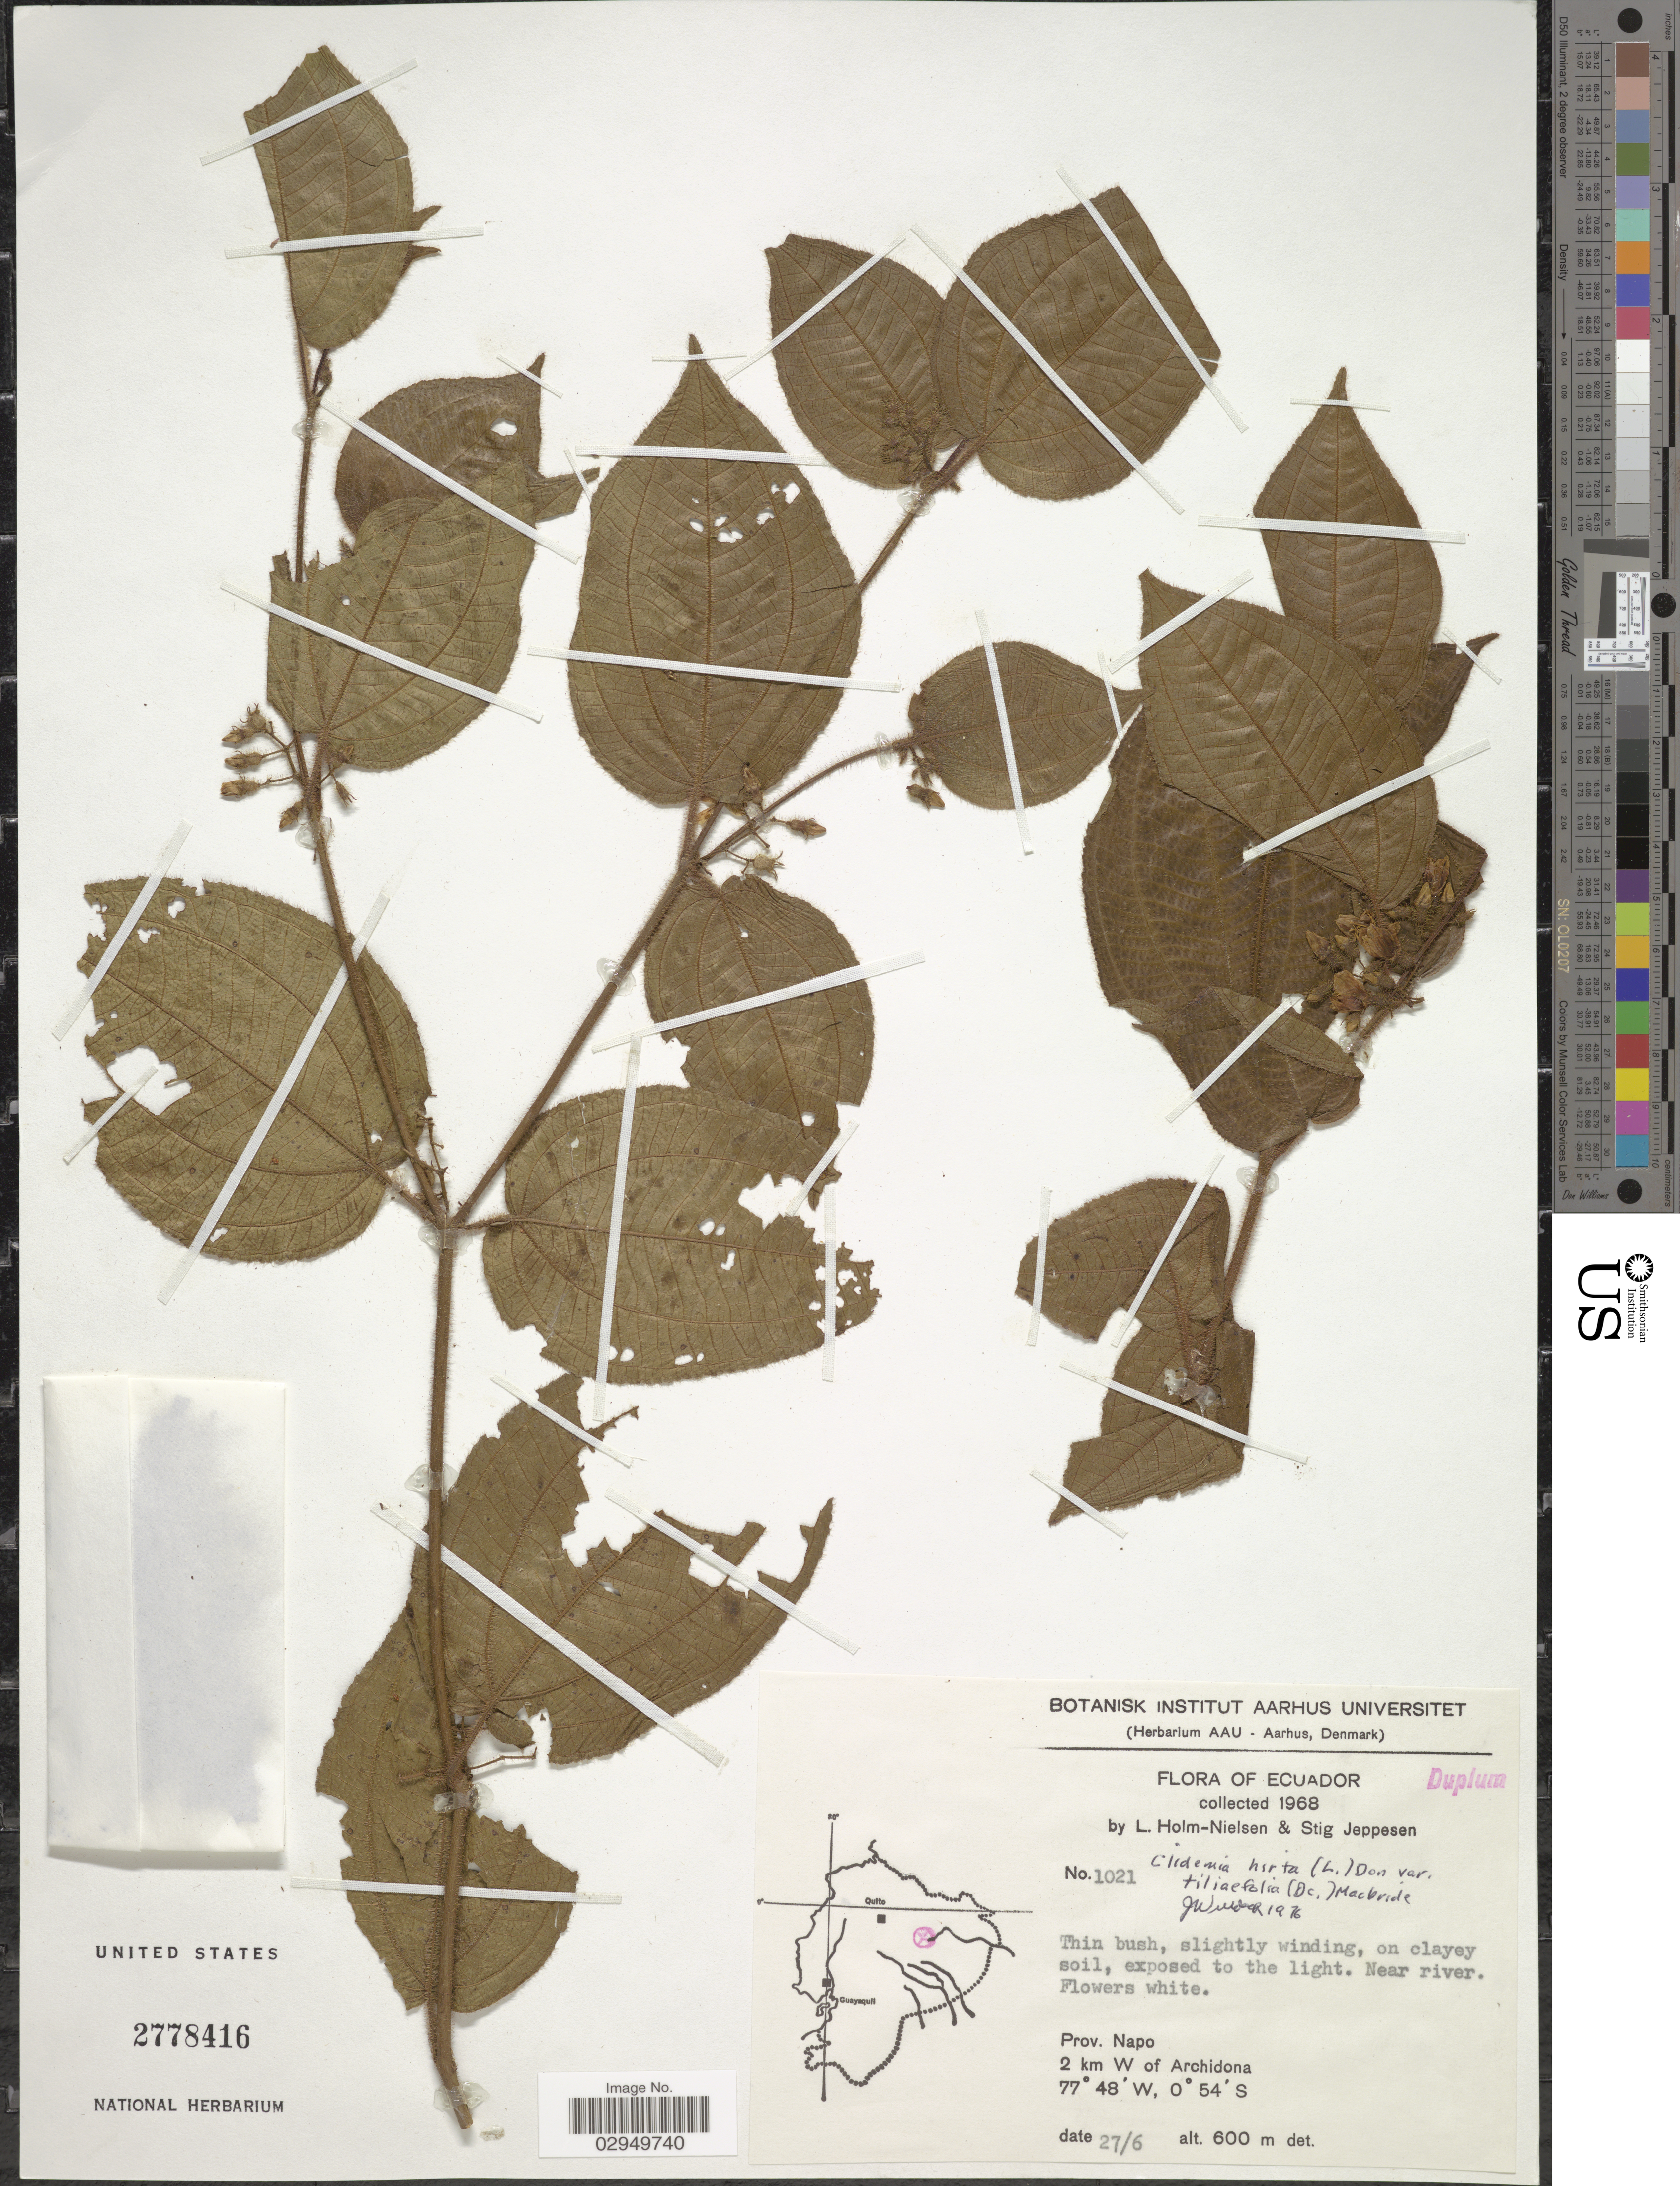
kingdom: Plantae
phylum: Tracheophyta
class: Magnoliopsida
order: Myrtales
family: Melastomataceae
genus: Clidemia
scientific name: Clidemia hirta var. tiliifolia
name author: (DC.) J.F. Macbr.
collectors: L. Holm-Nielsen & S. Jeppesen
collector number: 1021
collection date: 1968-06-27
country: Ecuador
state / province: Napo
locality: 2 km W of Archidona.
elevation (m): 600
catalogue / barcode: US 2778416